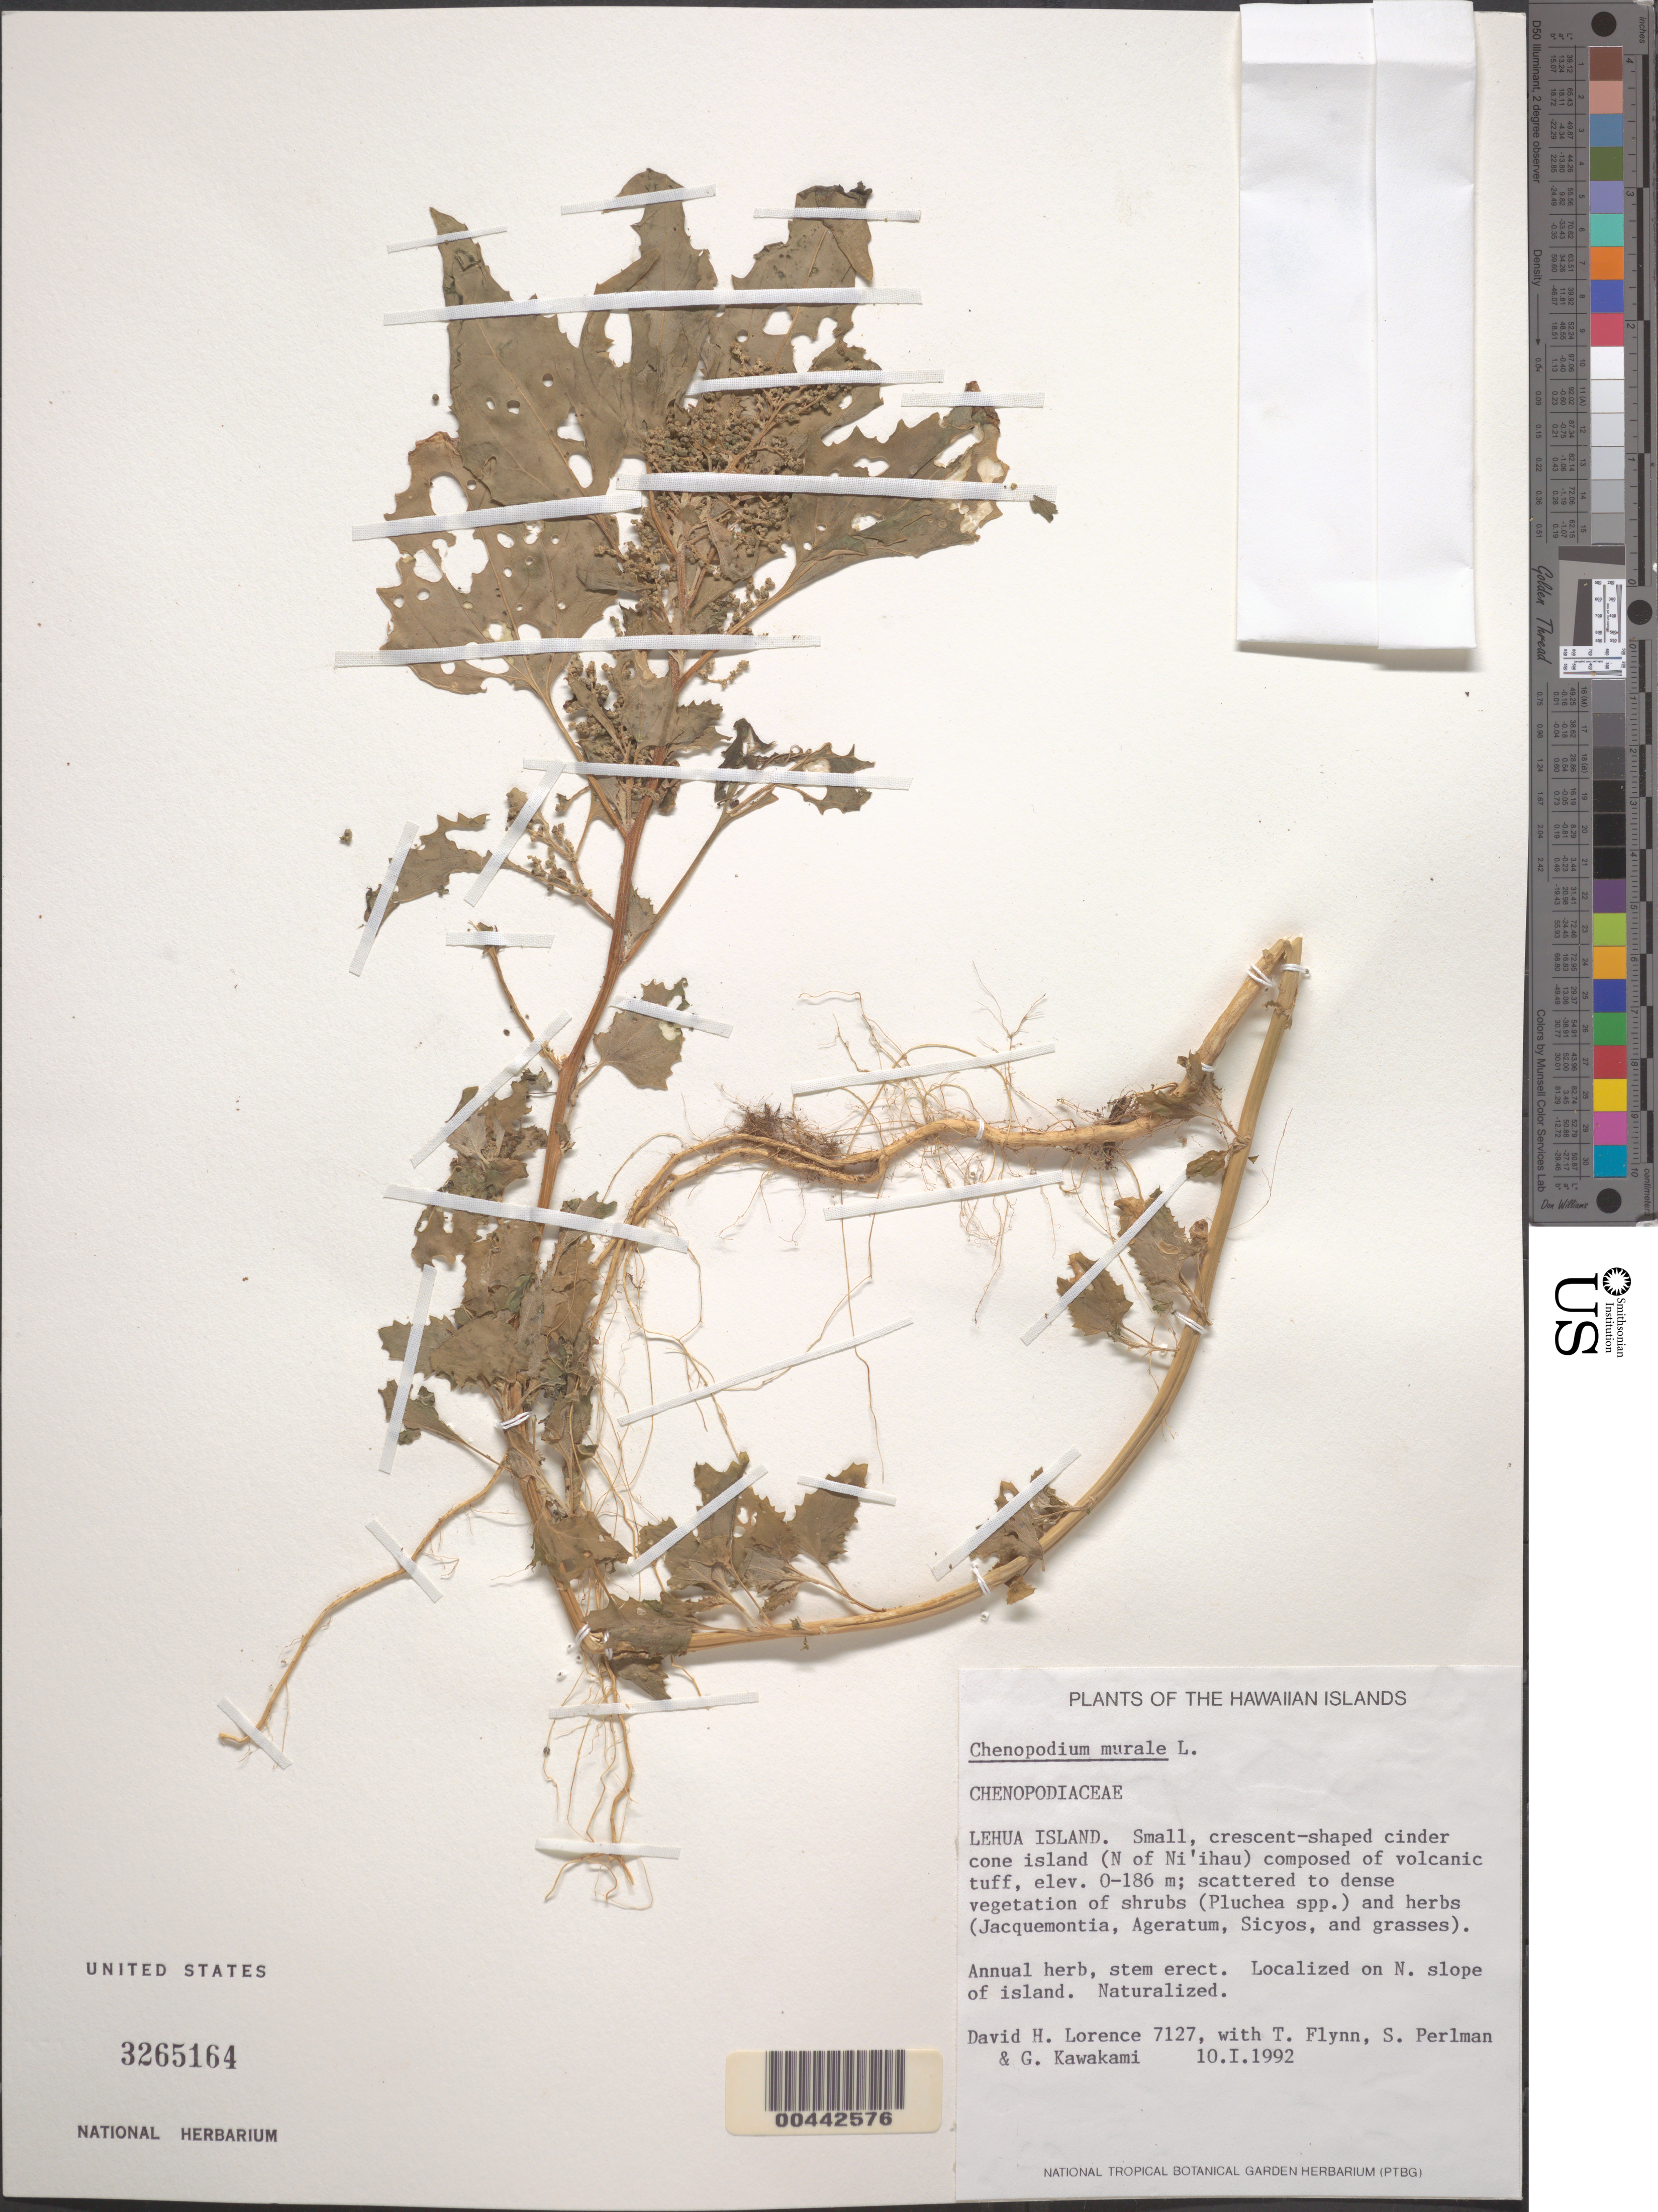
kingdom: Plantae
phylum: Tracheophyta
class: Magnoliopsida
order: Caryophyllales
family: Amaranthaceae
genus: Chenopodiastrum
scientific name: Chenopodiastrum murale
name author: (L.) S. Fuentes et al.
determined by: Wagner, W. L., (BOT), Smithsonian Institution - National Museum of Natural History (UNITED STATES)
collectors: D. Lorence, T. W. Flynn, S. P. Perlman & G. Kawakami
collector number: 7127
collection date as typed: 10 Jan 1992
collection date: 1992-01-10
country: United States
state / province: Hawaii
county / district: Kauai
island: Lehua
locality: Small, crescent-shaped cinder cone island (N of Ni'ihau), on N slope of island.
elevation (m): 0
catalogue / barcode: US 3265164